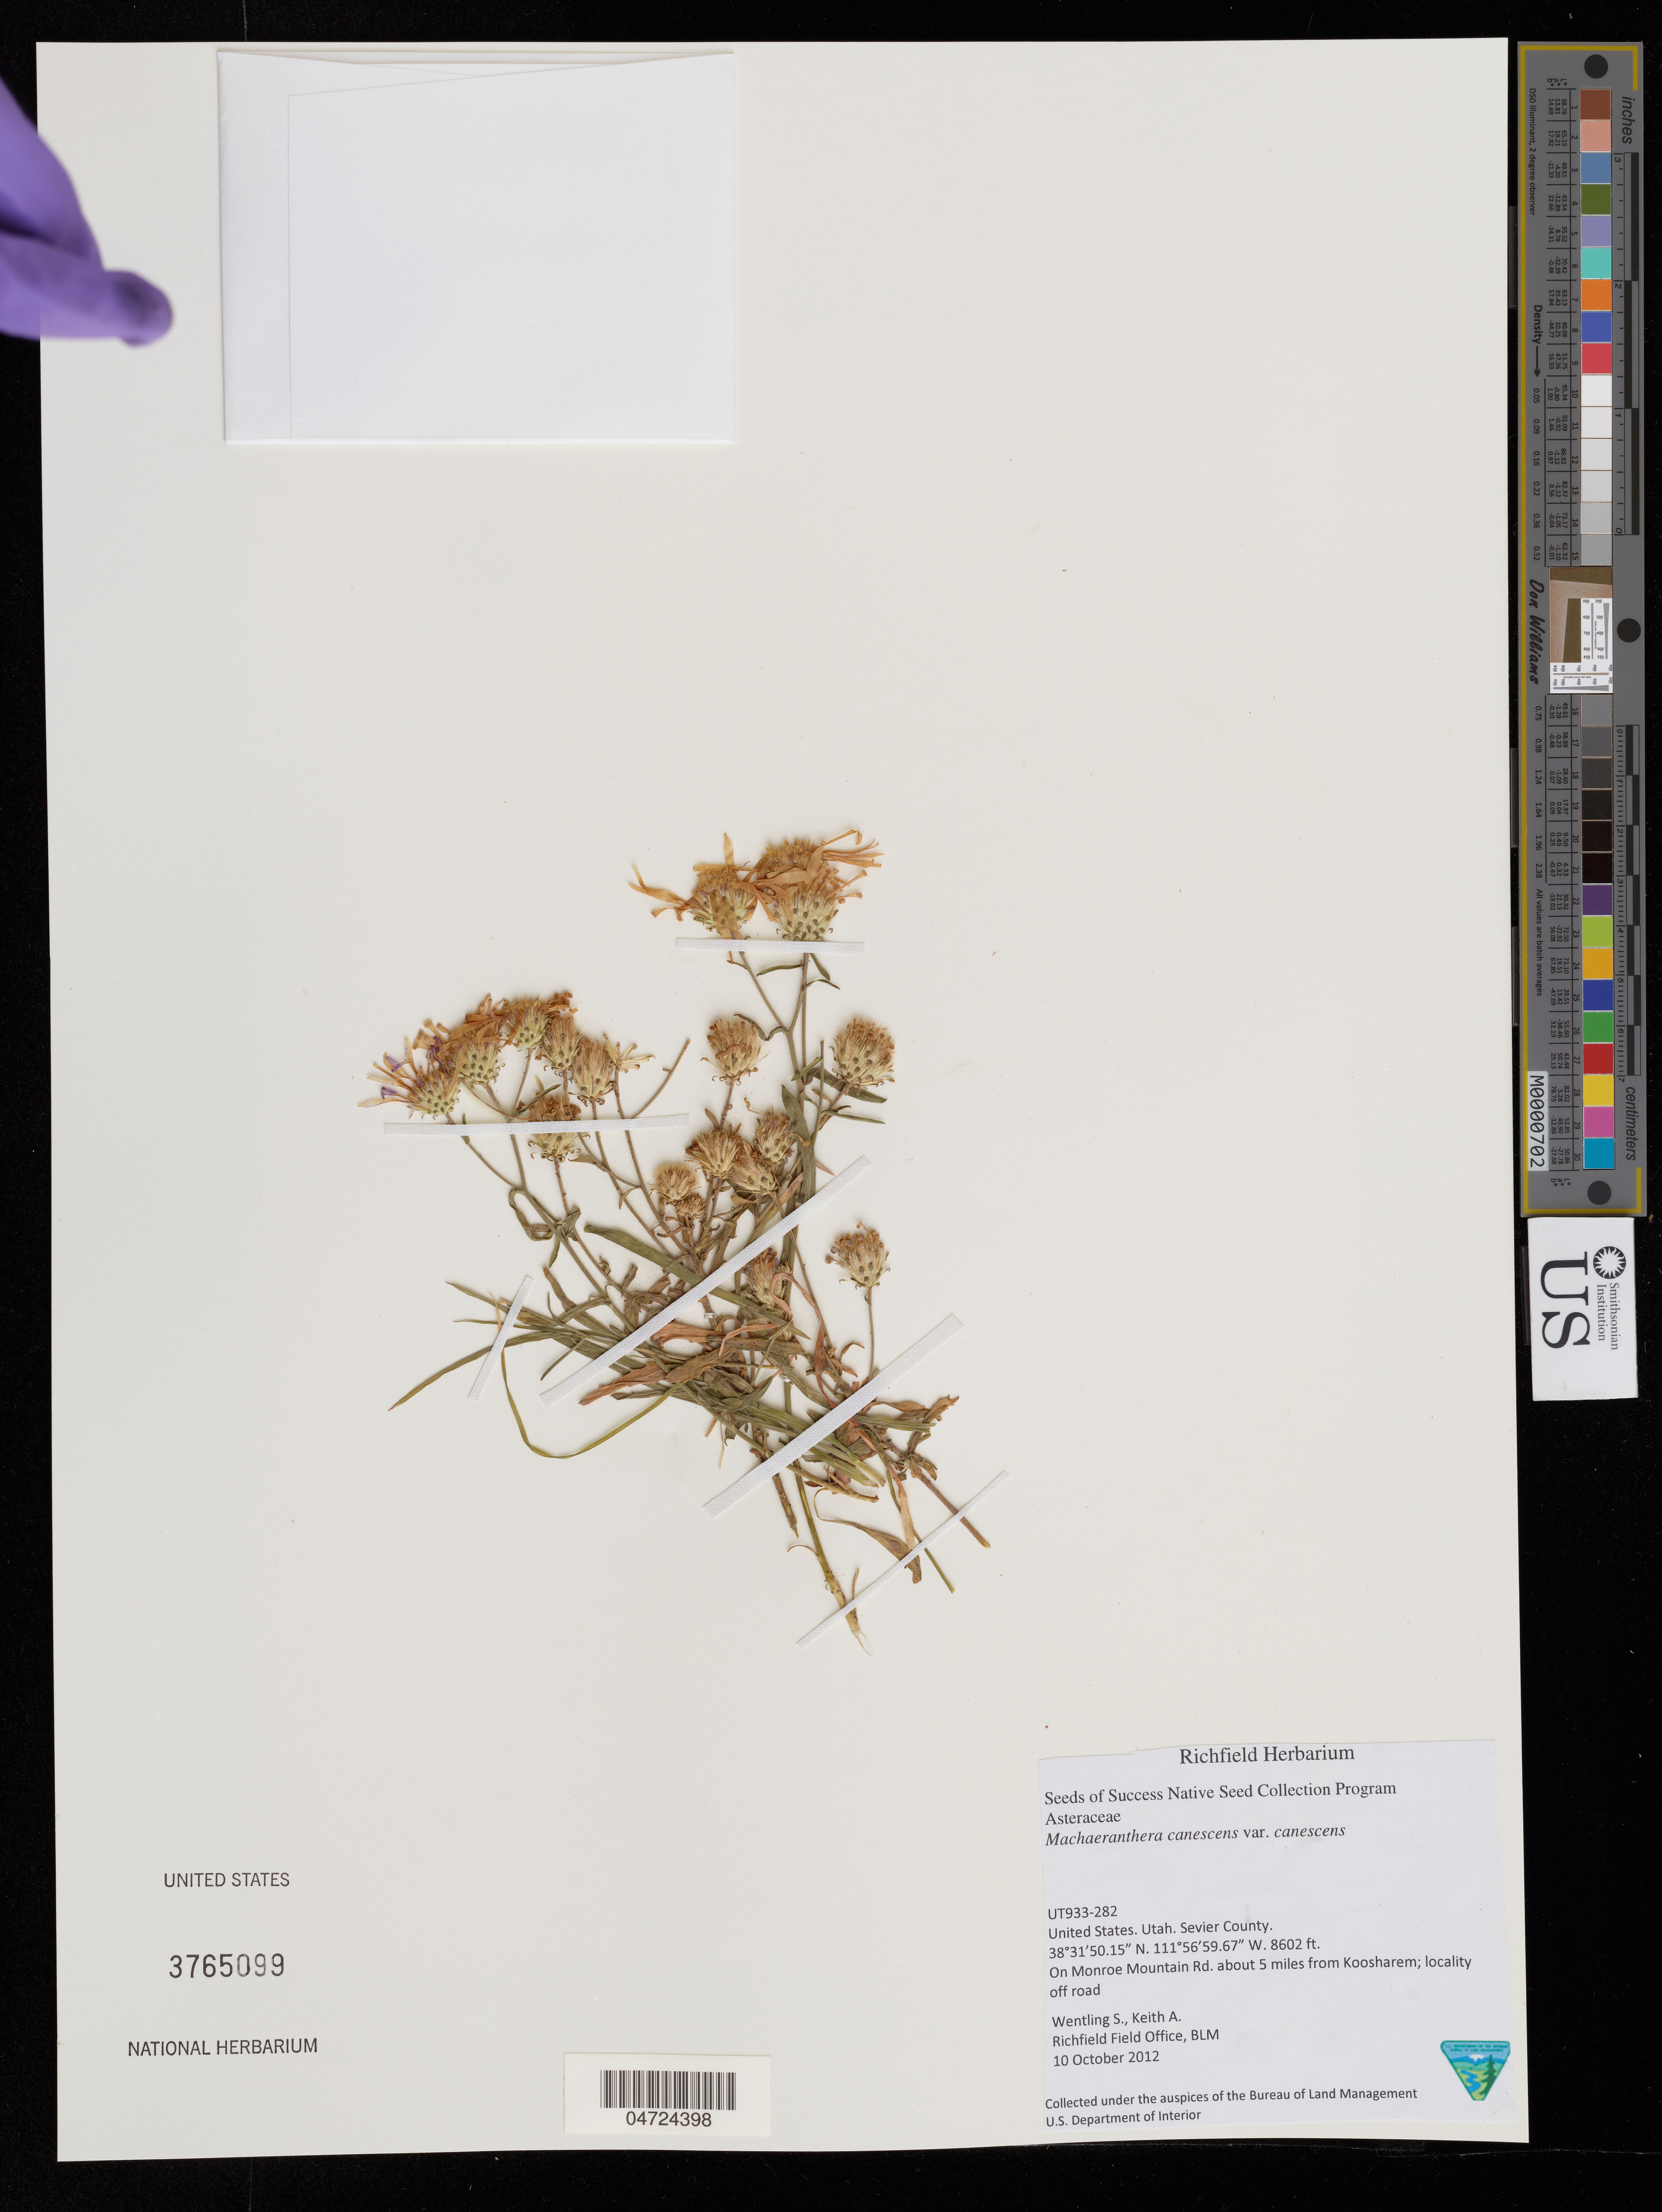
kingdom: Plantae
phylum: Tracheophyta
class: Magnoliopsida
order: Asterales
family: Asteraceae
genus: Machaeranthera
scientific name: Machaeranthera canescens var. canescens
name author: (Pursh) A. Gray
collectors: S. Wentling & A. Keith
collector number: UT933-282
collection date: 2012-10-10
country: United States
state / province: Utah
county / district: Sevier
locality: Sevier County. On Monroe Mountain Rd. about 5 miles from Koosharem; locality off road.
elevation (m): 2622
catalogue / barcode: US 3765099